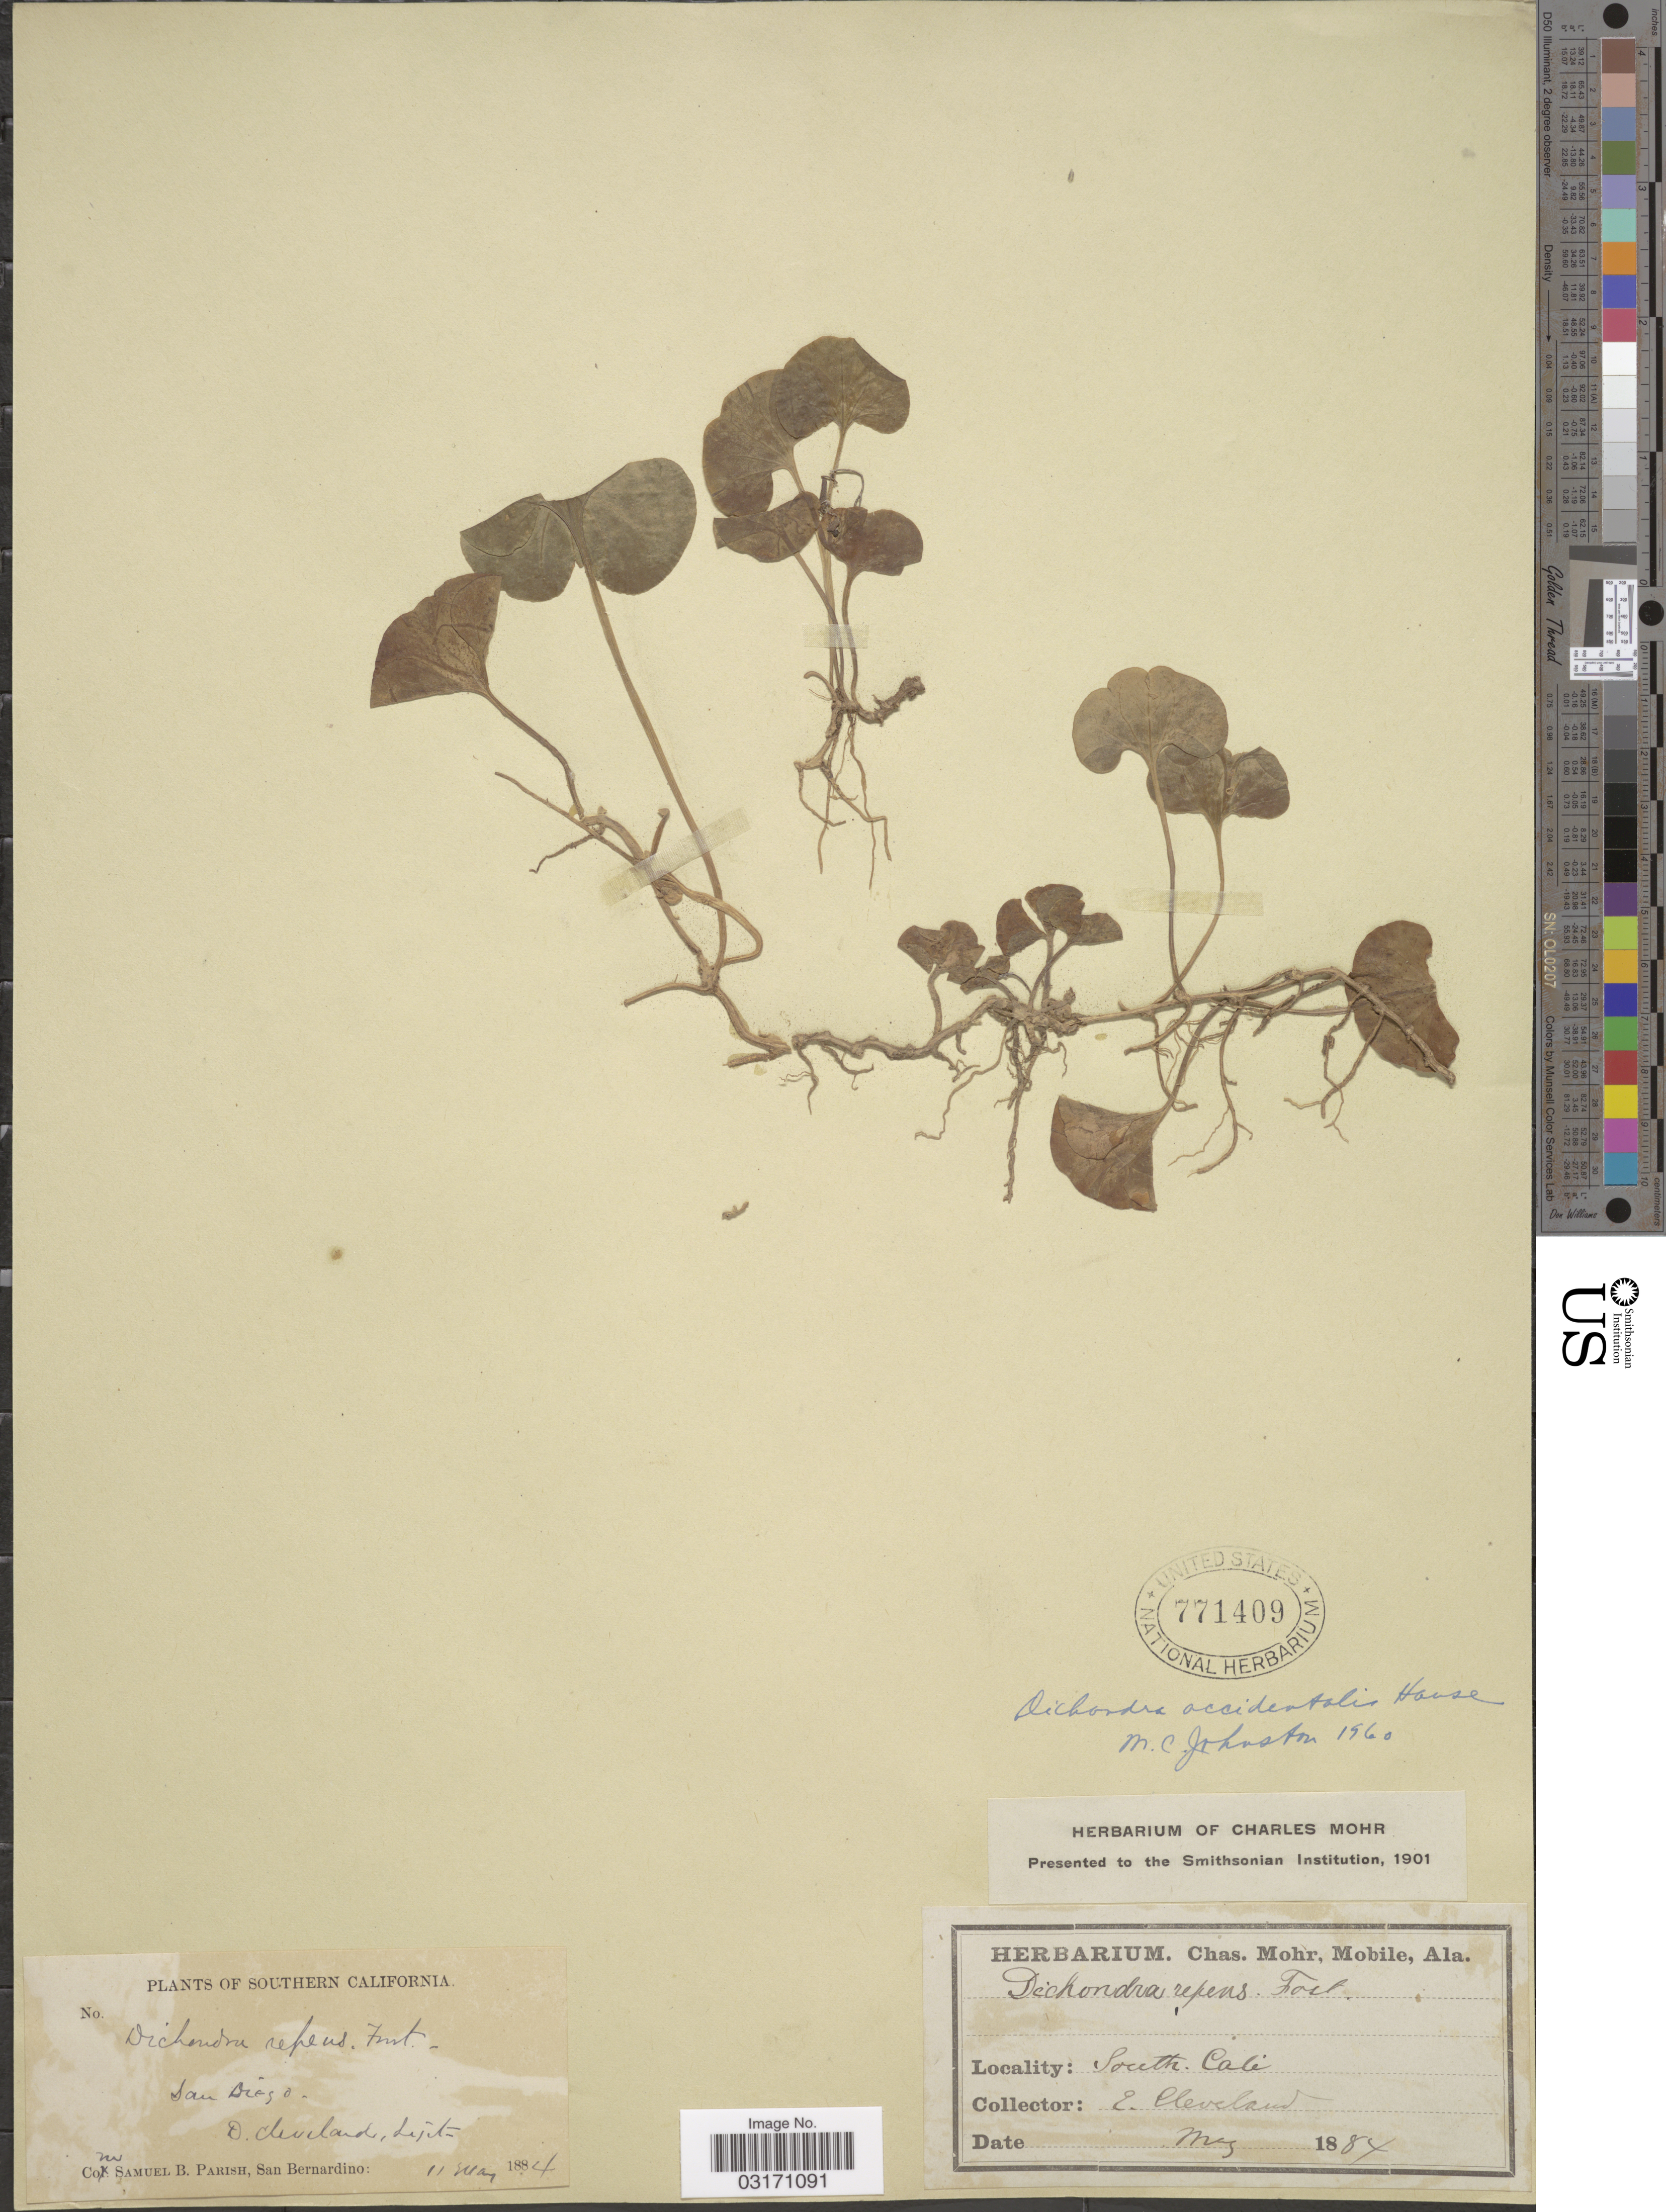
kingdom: Plantae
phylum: Tracheophyta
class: Magnoliopsida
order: Solanales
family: Convolvulaceae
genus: Dichondra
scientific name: Dichondra occidentalis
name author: House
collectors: D. Cleveland & S. B. Parish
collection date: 1884-05-11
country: United States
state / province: California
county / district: San Diego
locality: San Diego. Southern California.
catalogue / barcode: US 771409